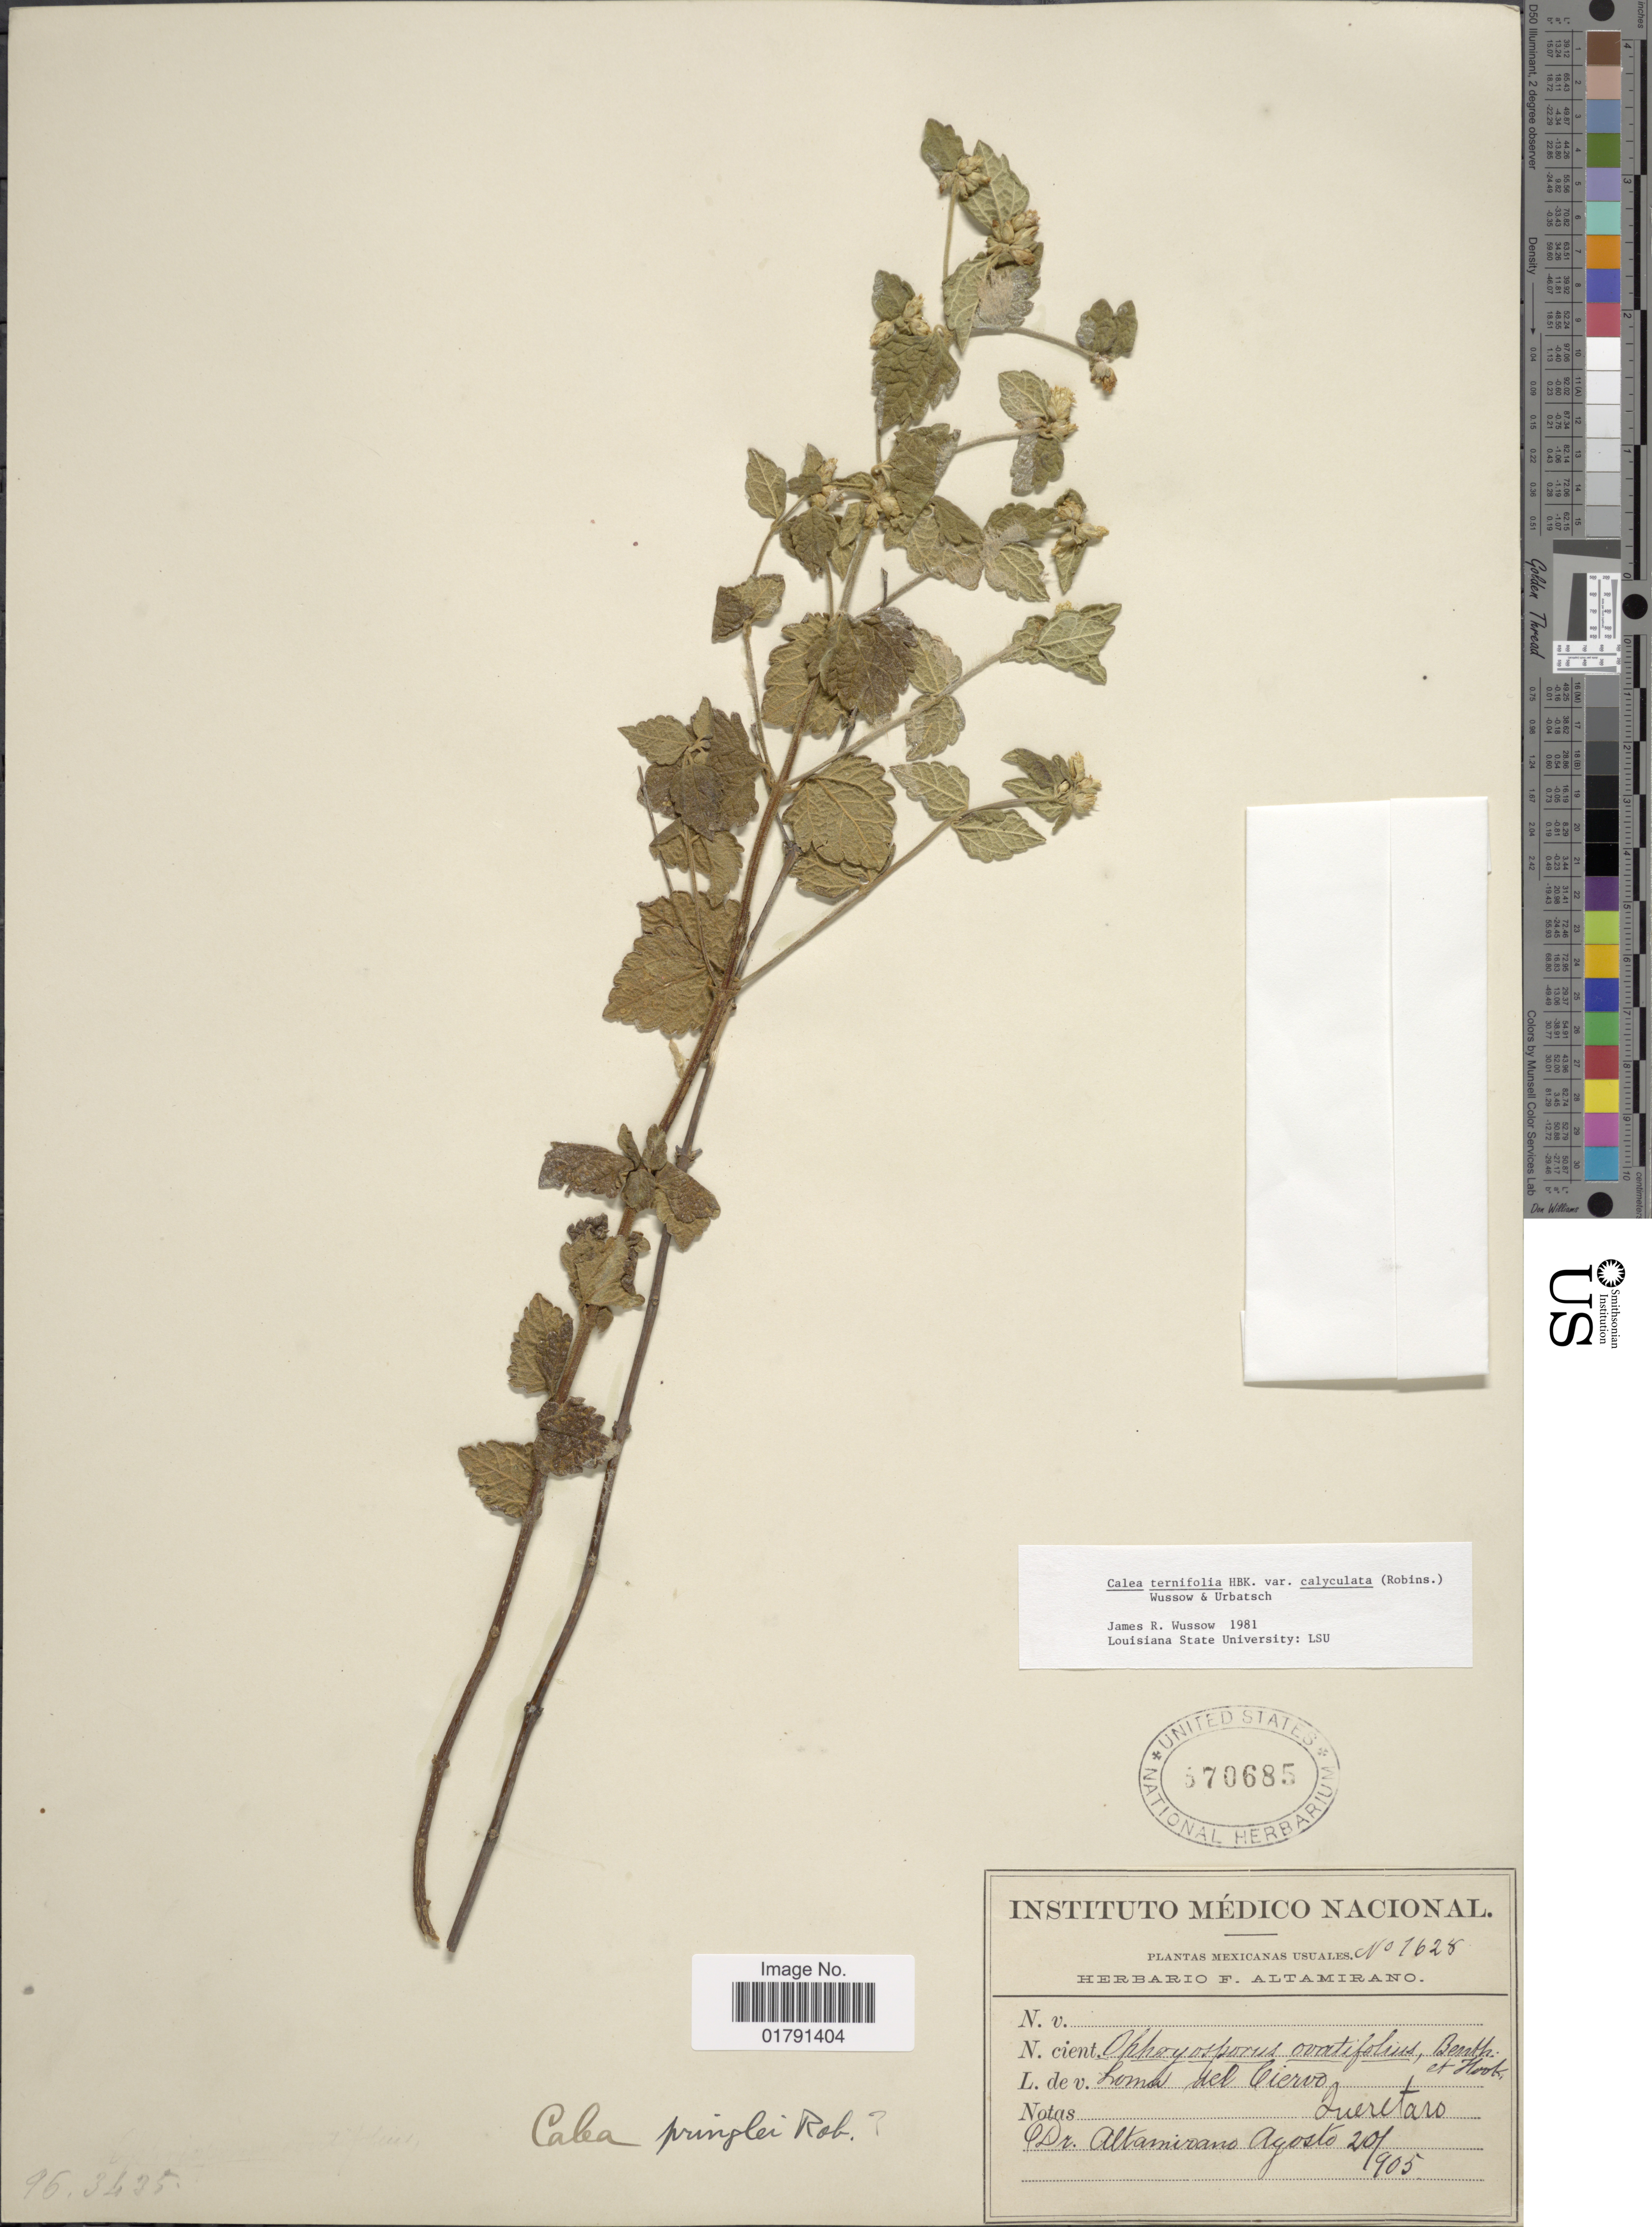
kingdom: Plantae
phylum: Tracheophyta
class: Magnoliopsida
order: Asterales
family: Asteraceae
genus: Calea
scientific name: Calea ternifolia var. calyculata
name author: (B.L. Rob.) Wussow et al.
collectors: Altamirano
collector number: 1628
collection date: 1905-08-20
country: Mexico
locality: Loma del Ciervo, Queretaro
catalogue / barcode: US 670685